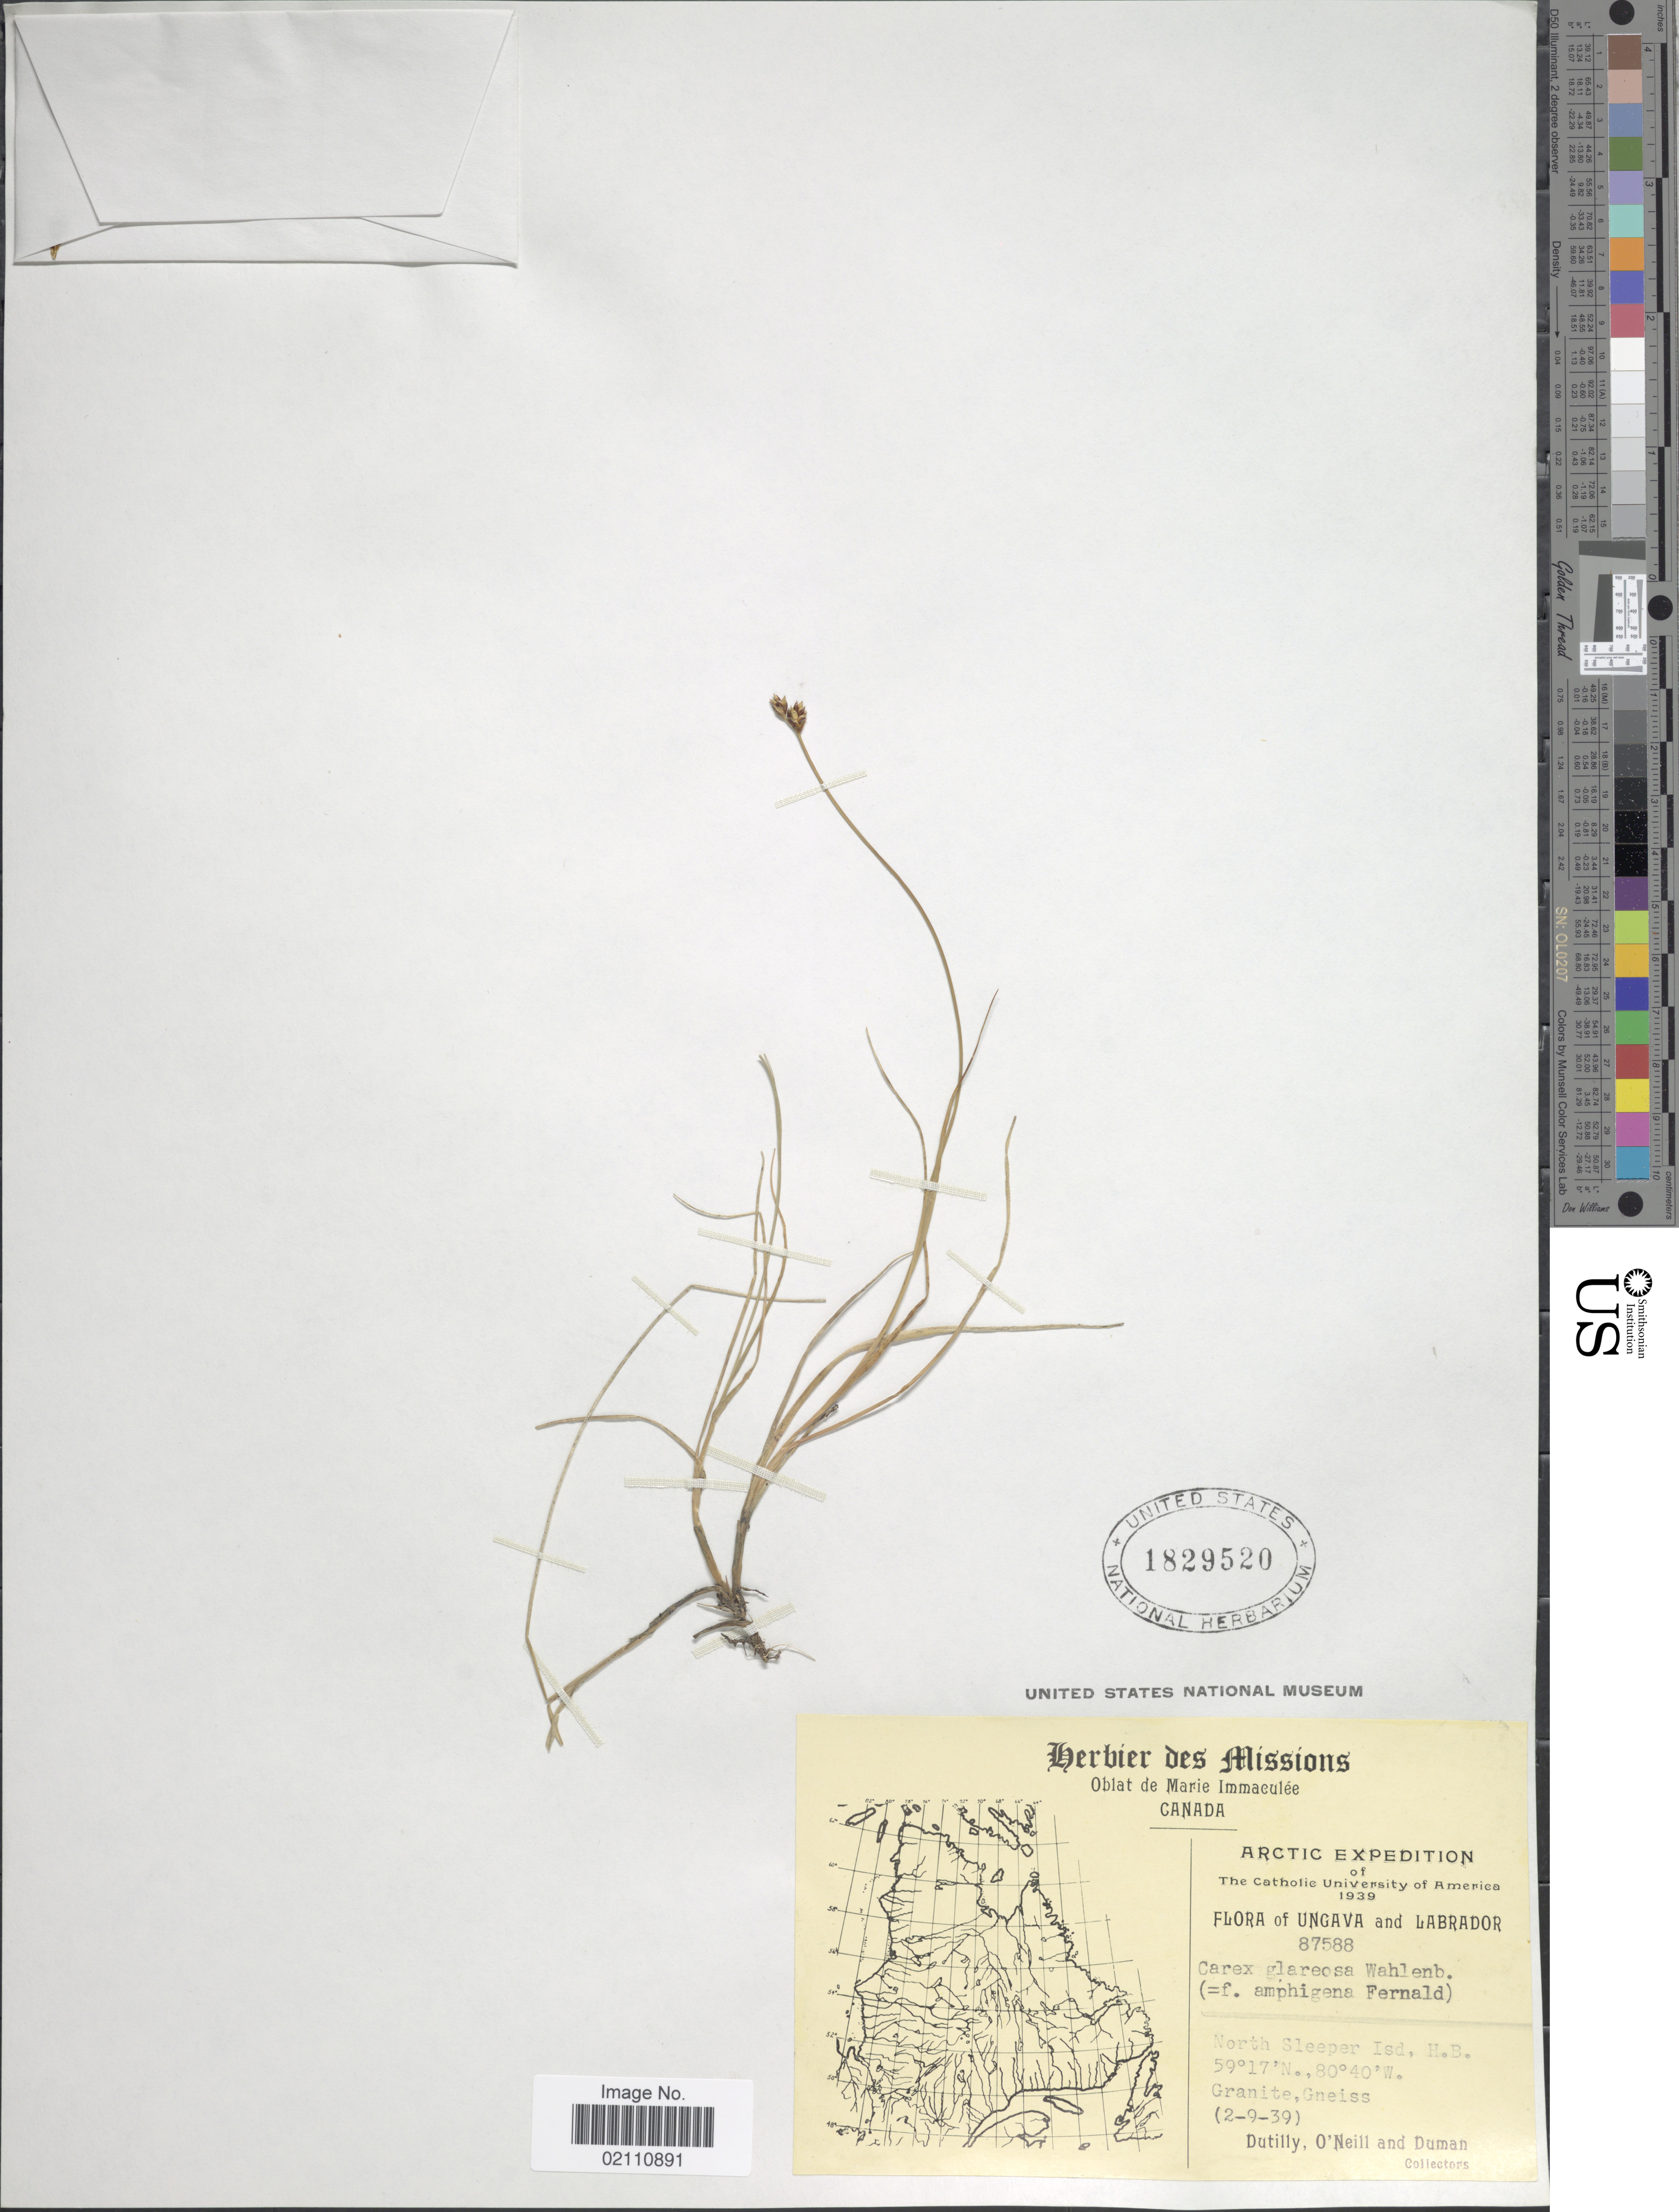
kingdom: Plantae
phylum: Tracheophyta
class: Liliopsida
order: Poales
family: Cyperaceae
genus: Carex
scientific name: Carex glareosa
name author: Schkuhr ex Wahlenb.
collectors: -. Dutilly, O' Neill & -. Duman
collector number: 87588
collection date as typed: Transcribed d/m/y: 2/9/39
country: Canada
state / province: Quebec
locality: Oblat de Marie Immaculee, Canada, Ungava and Labrador, North Sleeper Isl., H.B.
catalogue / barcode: US 1829520